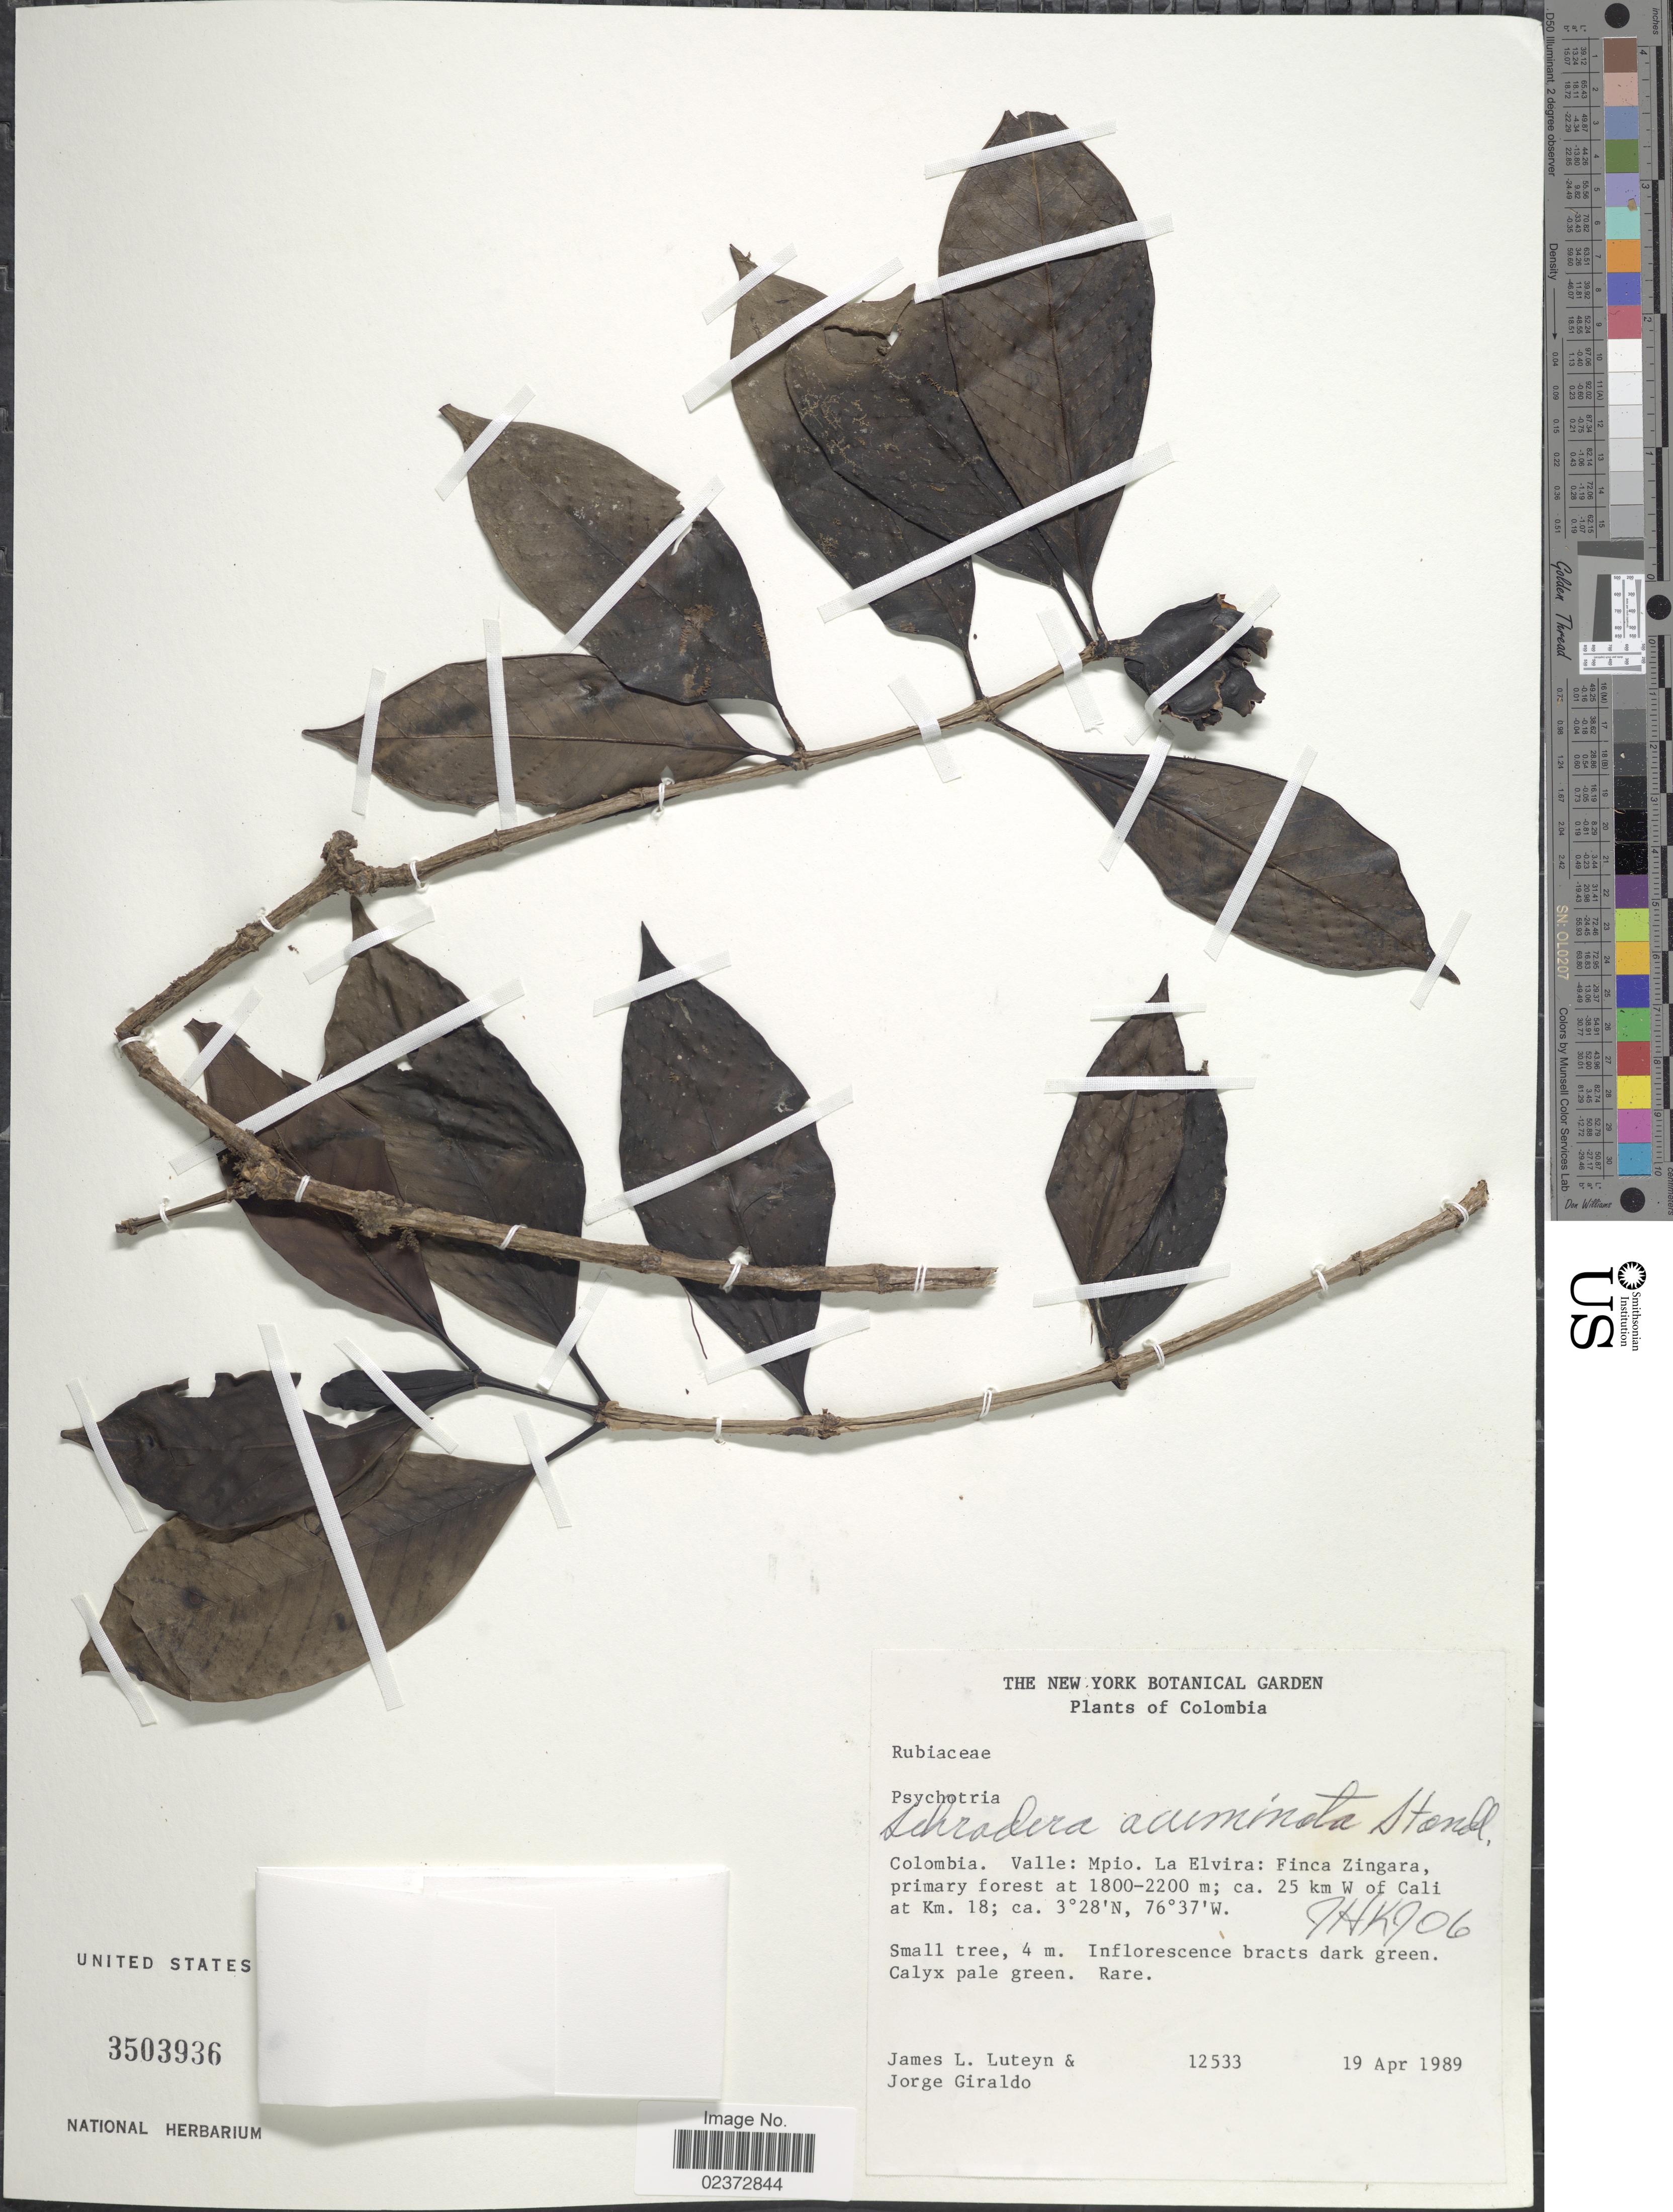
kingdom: Plantae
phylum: Tracheophyta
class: Magnoliopsida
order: Gentianales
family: Rubiaceae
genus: Schradera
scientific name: Schradera acuminata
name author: Standl.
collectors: J. L. Luteyn & J. Giraldo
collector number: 12533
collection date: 1989-04-19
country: Colombia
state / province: Valle del Cauca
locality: Mpio. la Elvira: Finca Zingara, primary forest, ca. 25 km W of Cali at Km 18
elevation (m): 1800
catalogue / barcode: US 3503936